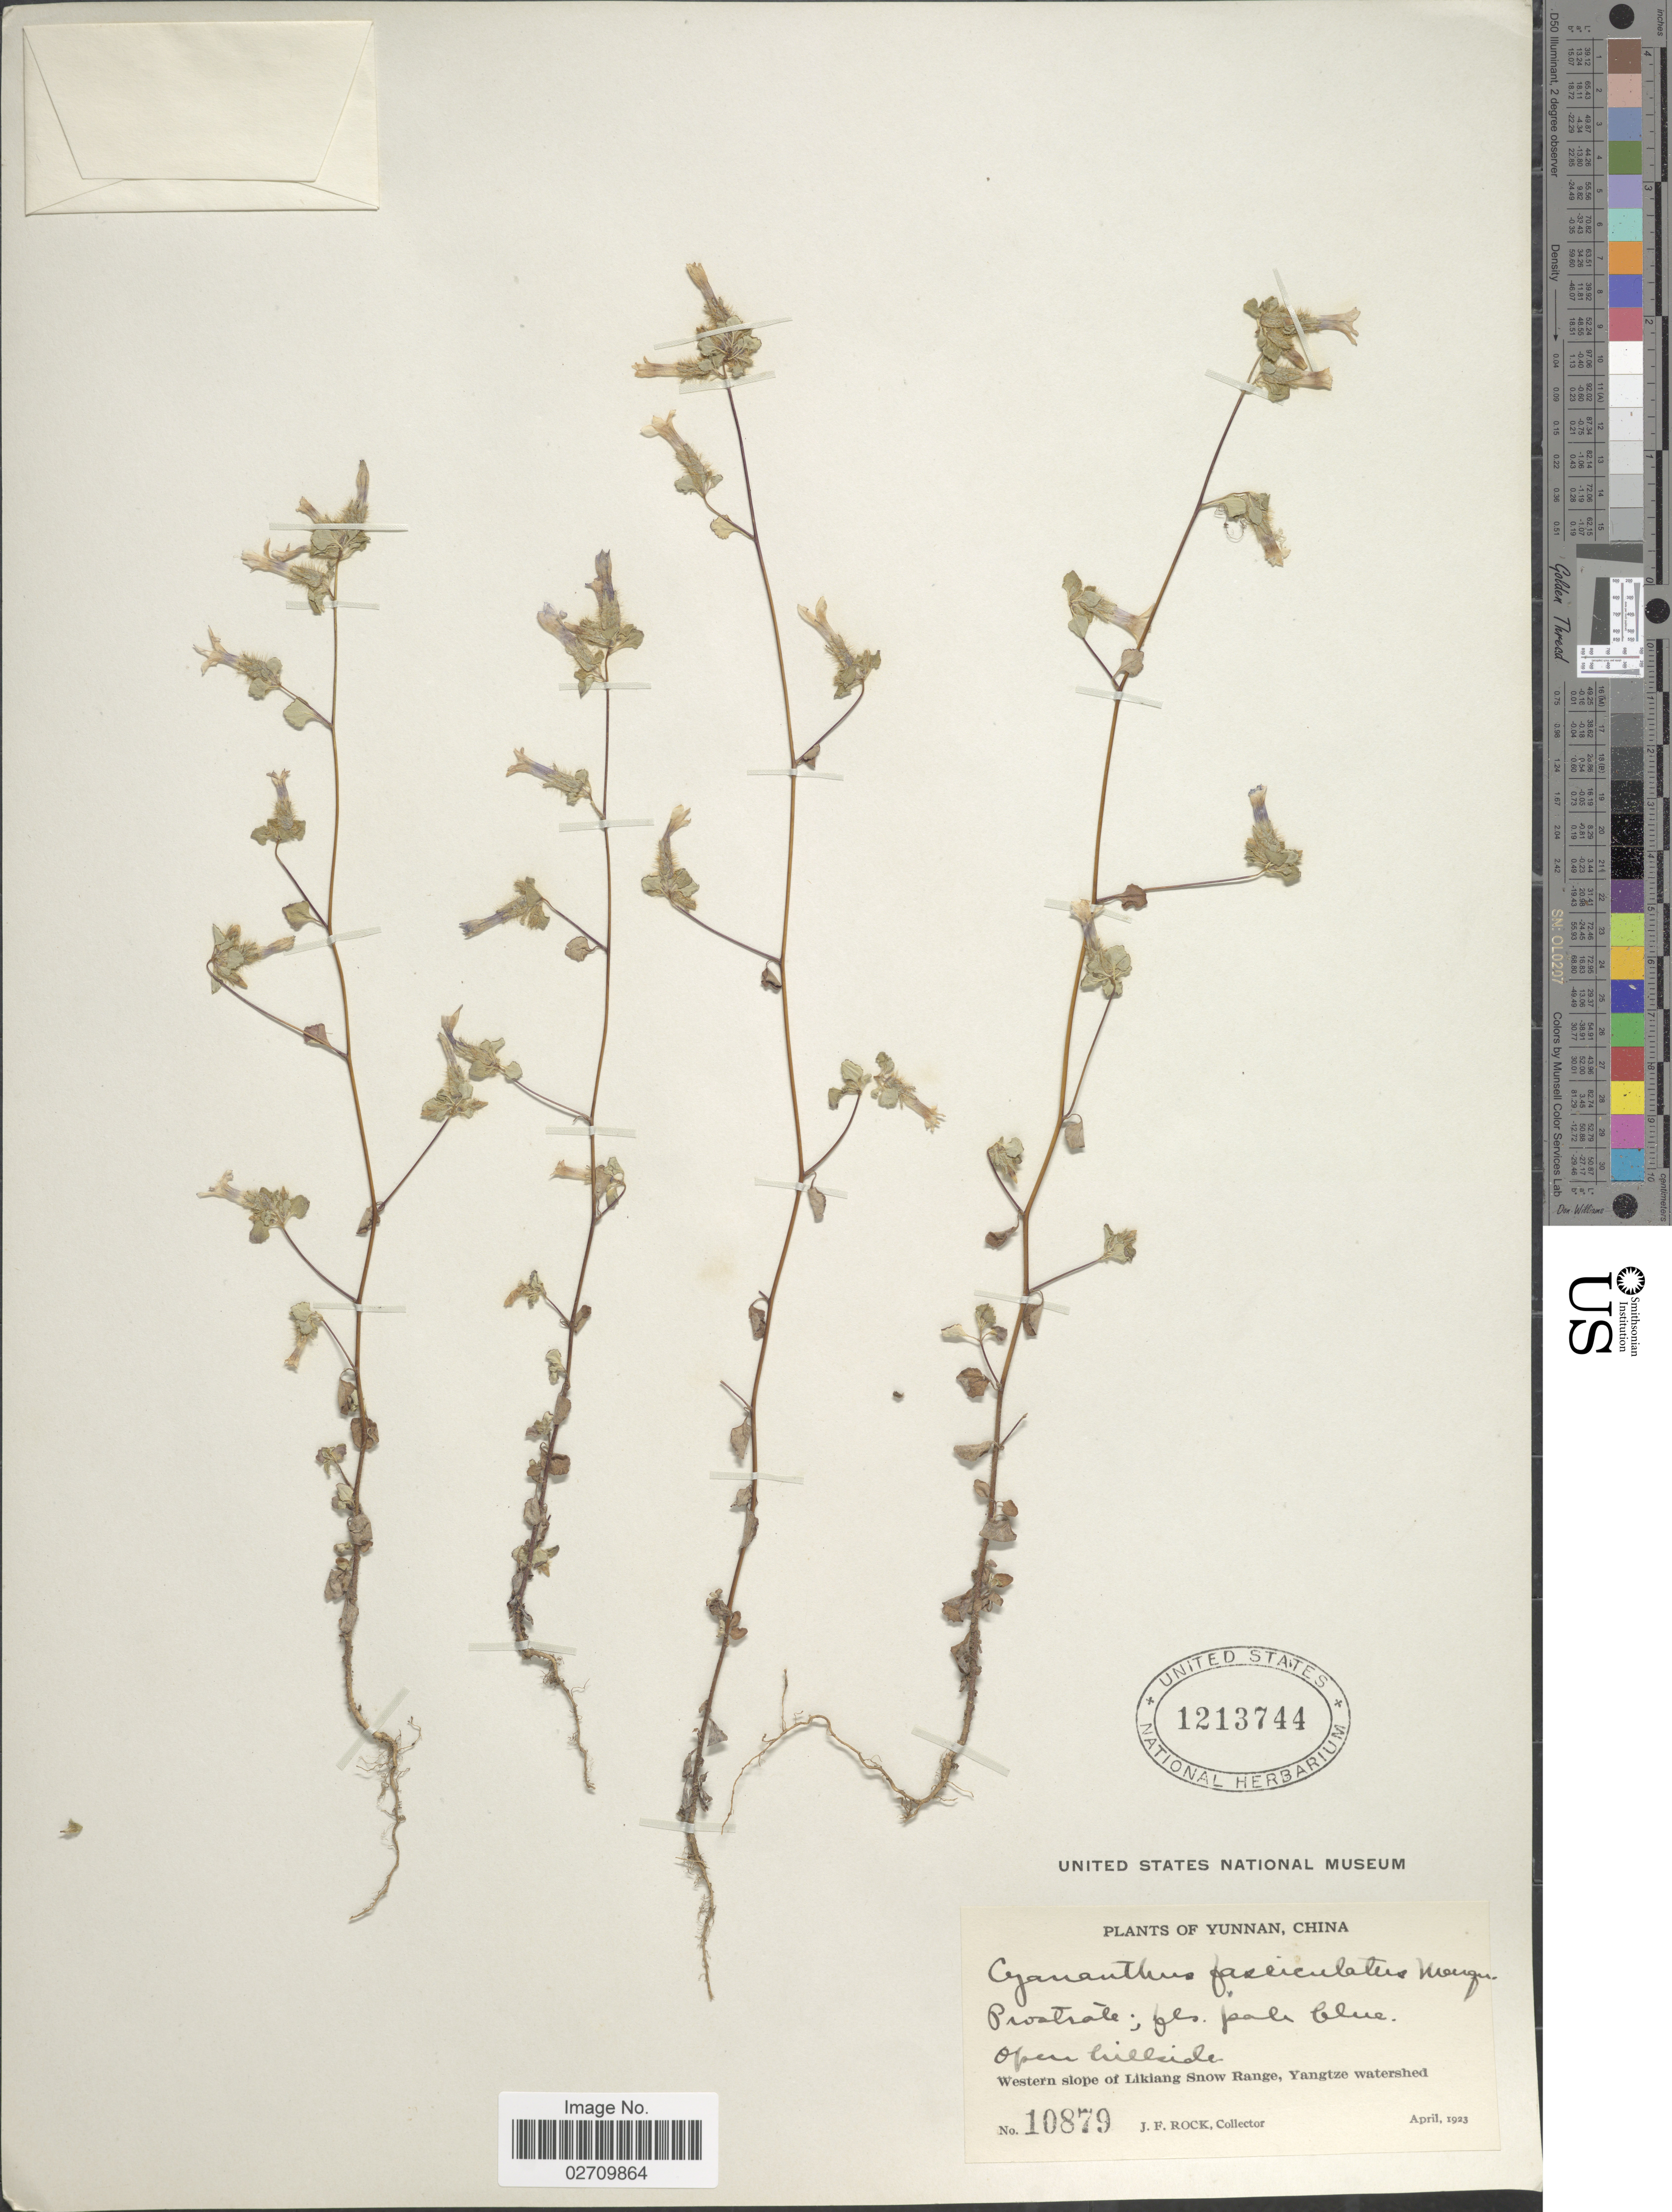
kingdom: Plantae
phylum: Tracheophyta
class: Magnoliopsida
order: Asterales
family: Campanulaceae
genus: Cyananthus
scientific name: Cyananthus fasciculatus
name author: C. Marquand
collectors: J. F. Rock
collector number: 10879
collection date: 1923-04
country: China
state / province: Yunnan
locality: Western slope of Likiang Snow Range, Yangtze watershed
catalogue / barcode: US 1213744